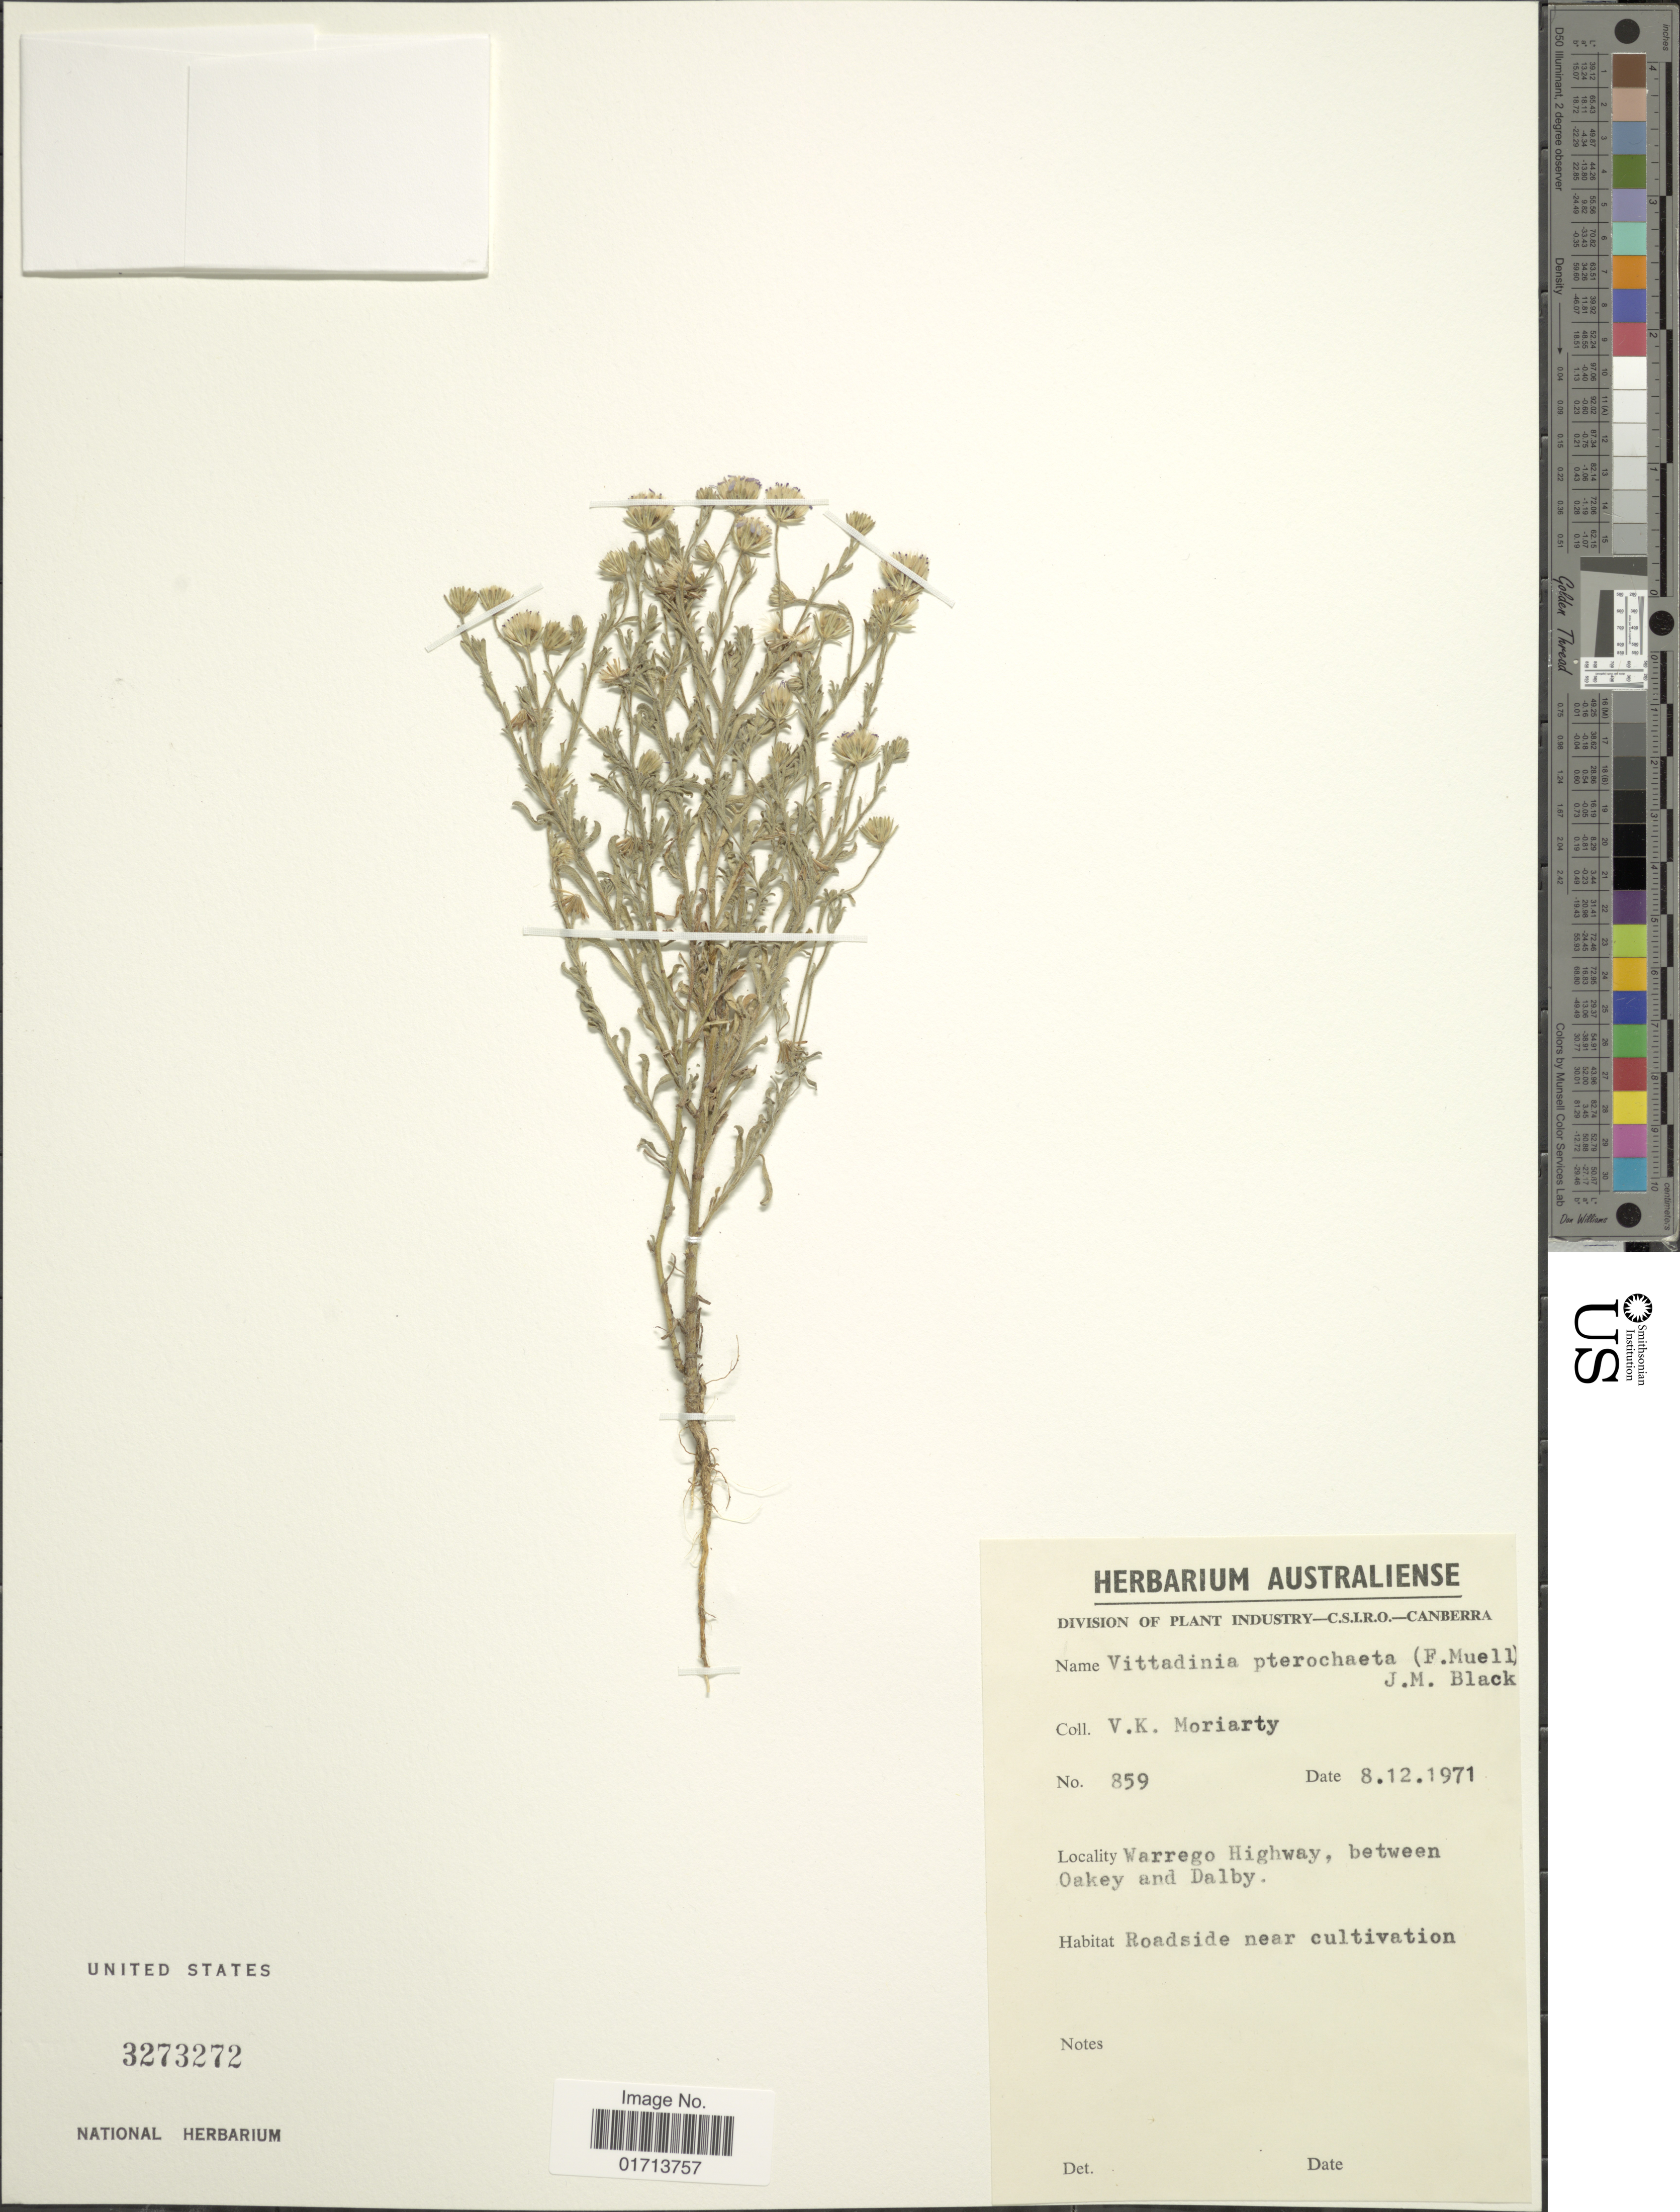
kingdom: Plantae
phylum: Tracheophyta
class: Magnoliopsida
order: Asterales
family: Asteraceae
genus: Vittadinia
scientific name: Vittadinia pterochaeta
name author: (F. Muell. ex Benth.) J.M. Black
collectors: D. Moriarty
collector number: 859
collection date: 1971-12-08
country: Australia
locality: Warrego Highway, between Oakey and Dalby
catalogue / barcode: US 3273272